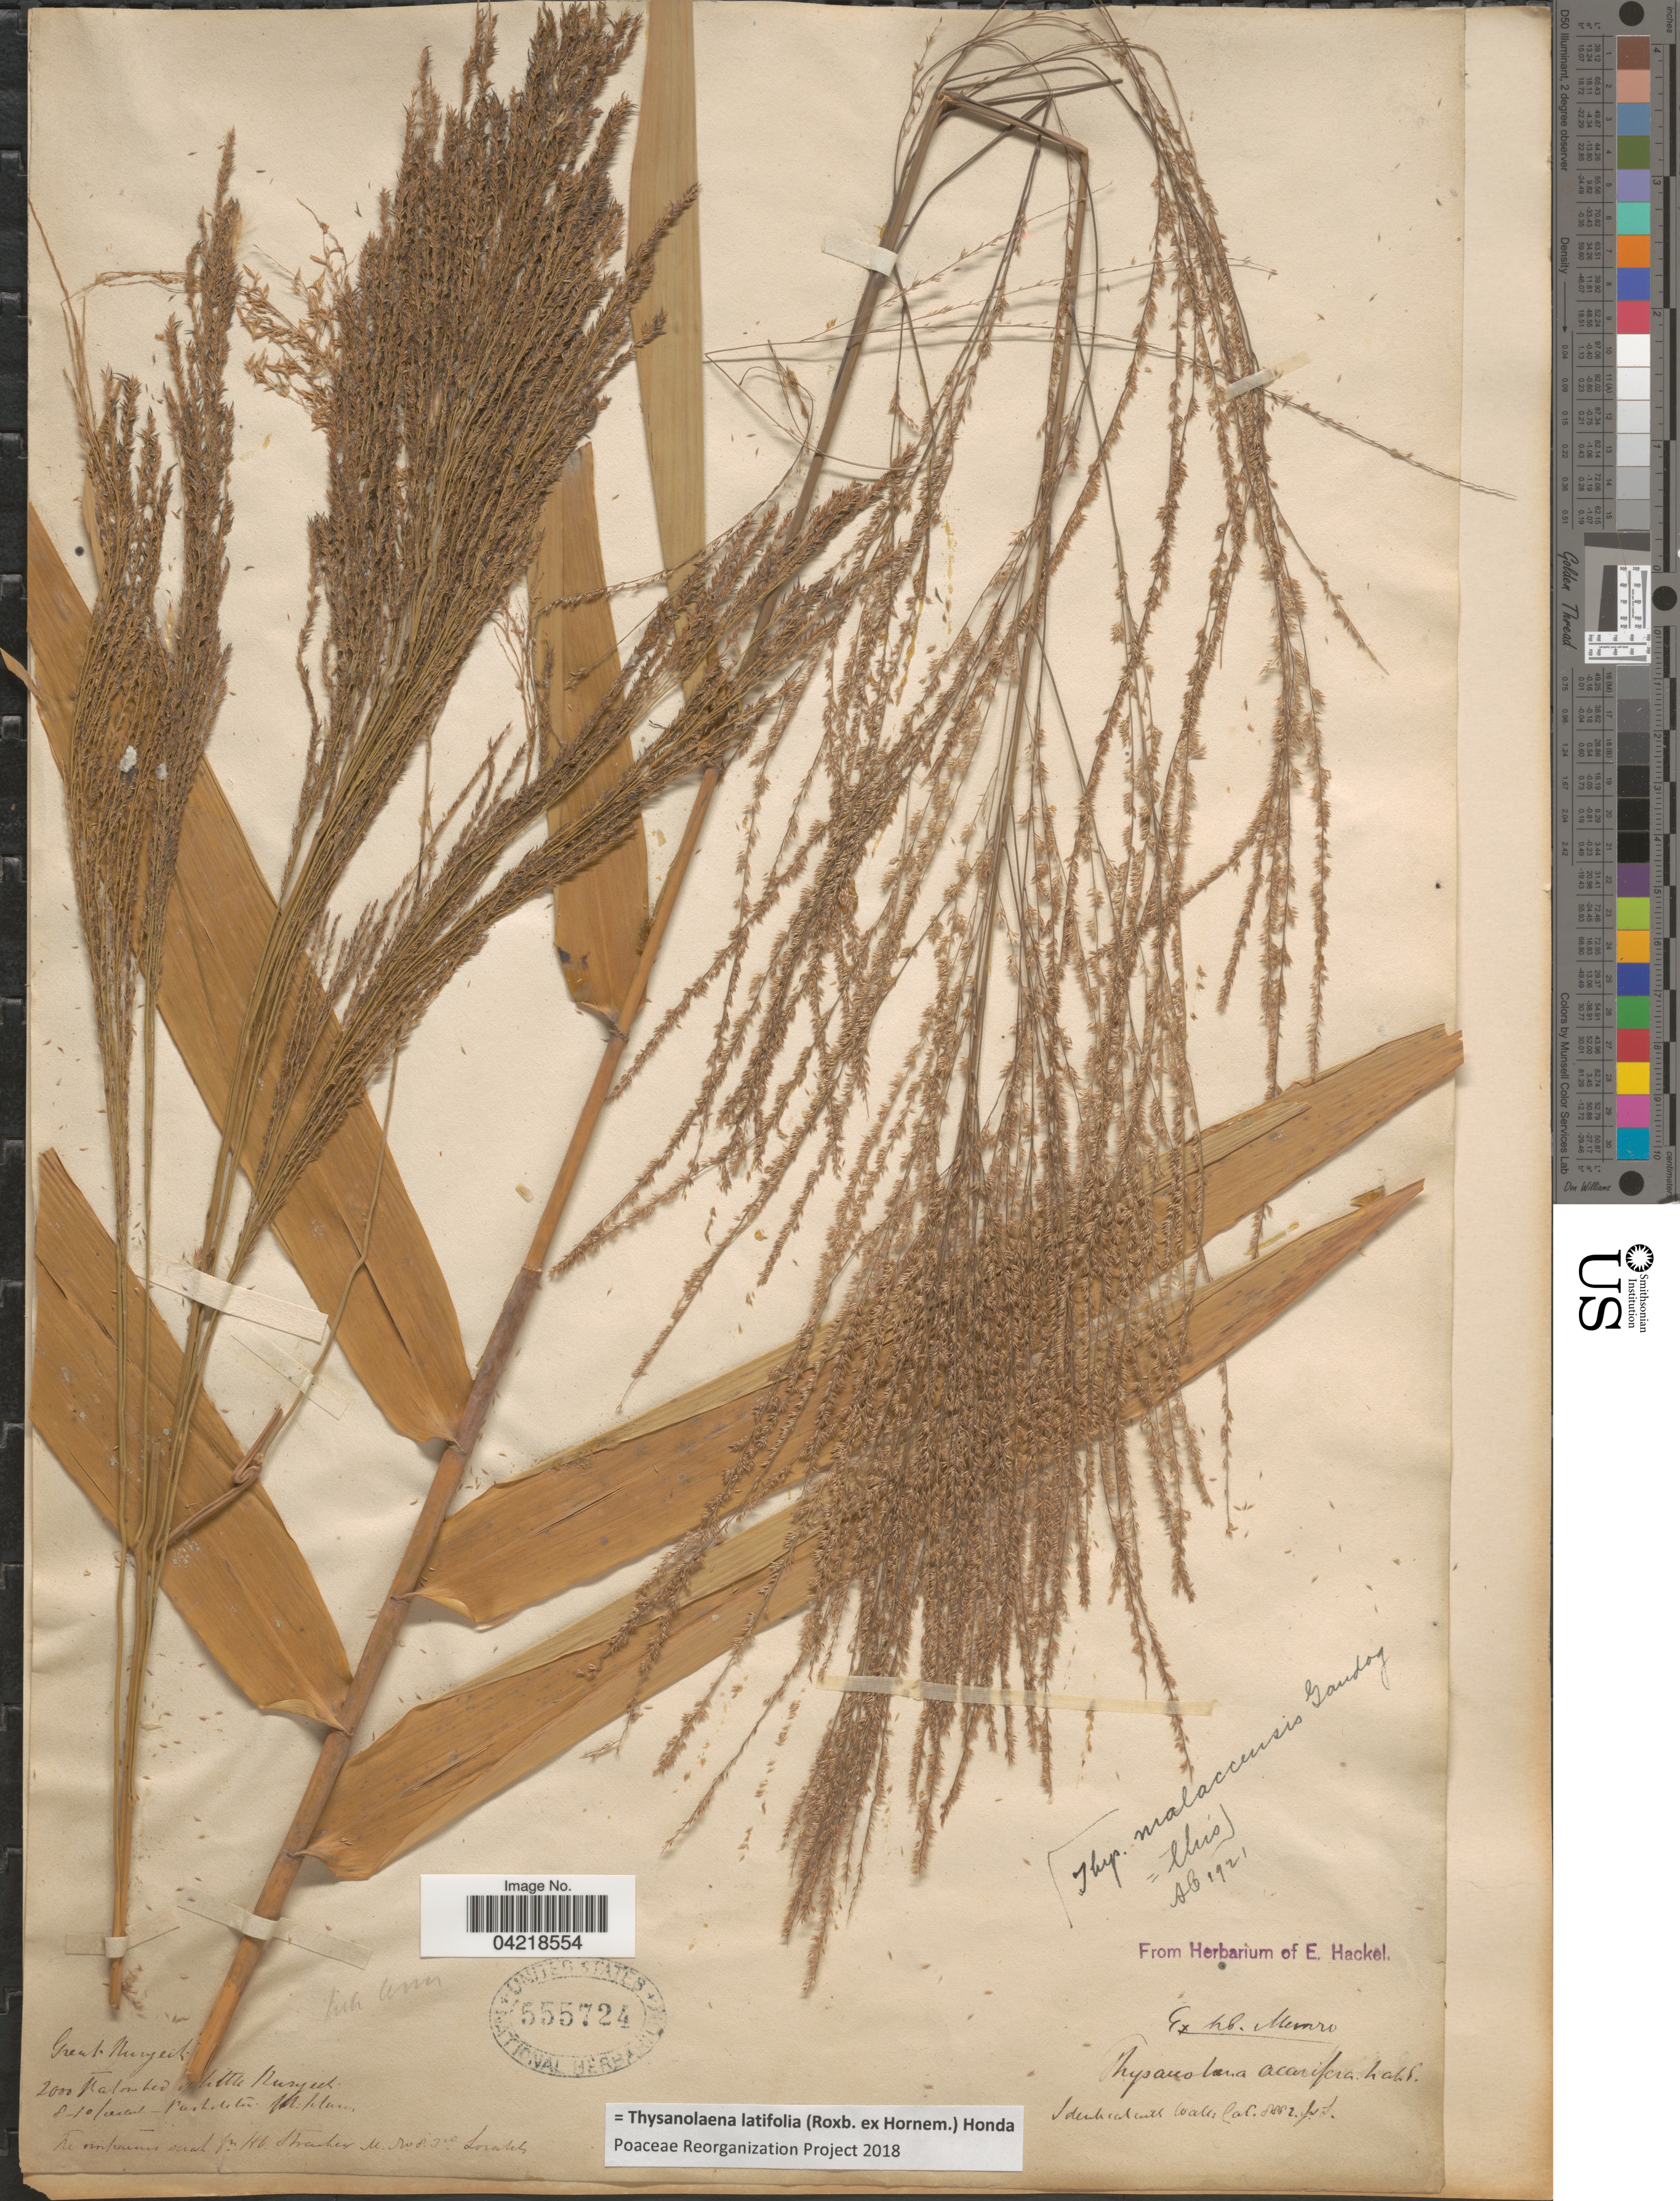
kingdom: Plantae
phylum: Tracheophyta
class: Liliopsida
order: Poales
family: Poaceae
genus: Thysanolaena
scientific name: Thysanolaena latifolia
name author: (Roxb. ex Hornem.) Honda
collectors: Ex herb. Munro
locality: Great Nuryeit. 2000 Mon bed of little Nuryeit. 8-10/ [illegible text] - Pasherute. In plain.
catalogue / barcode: US 555724